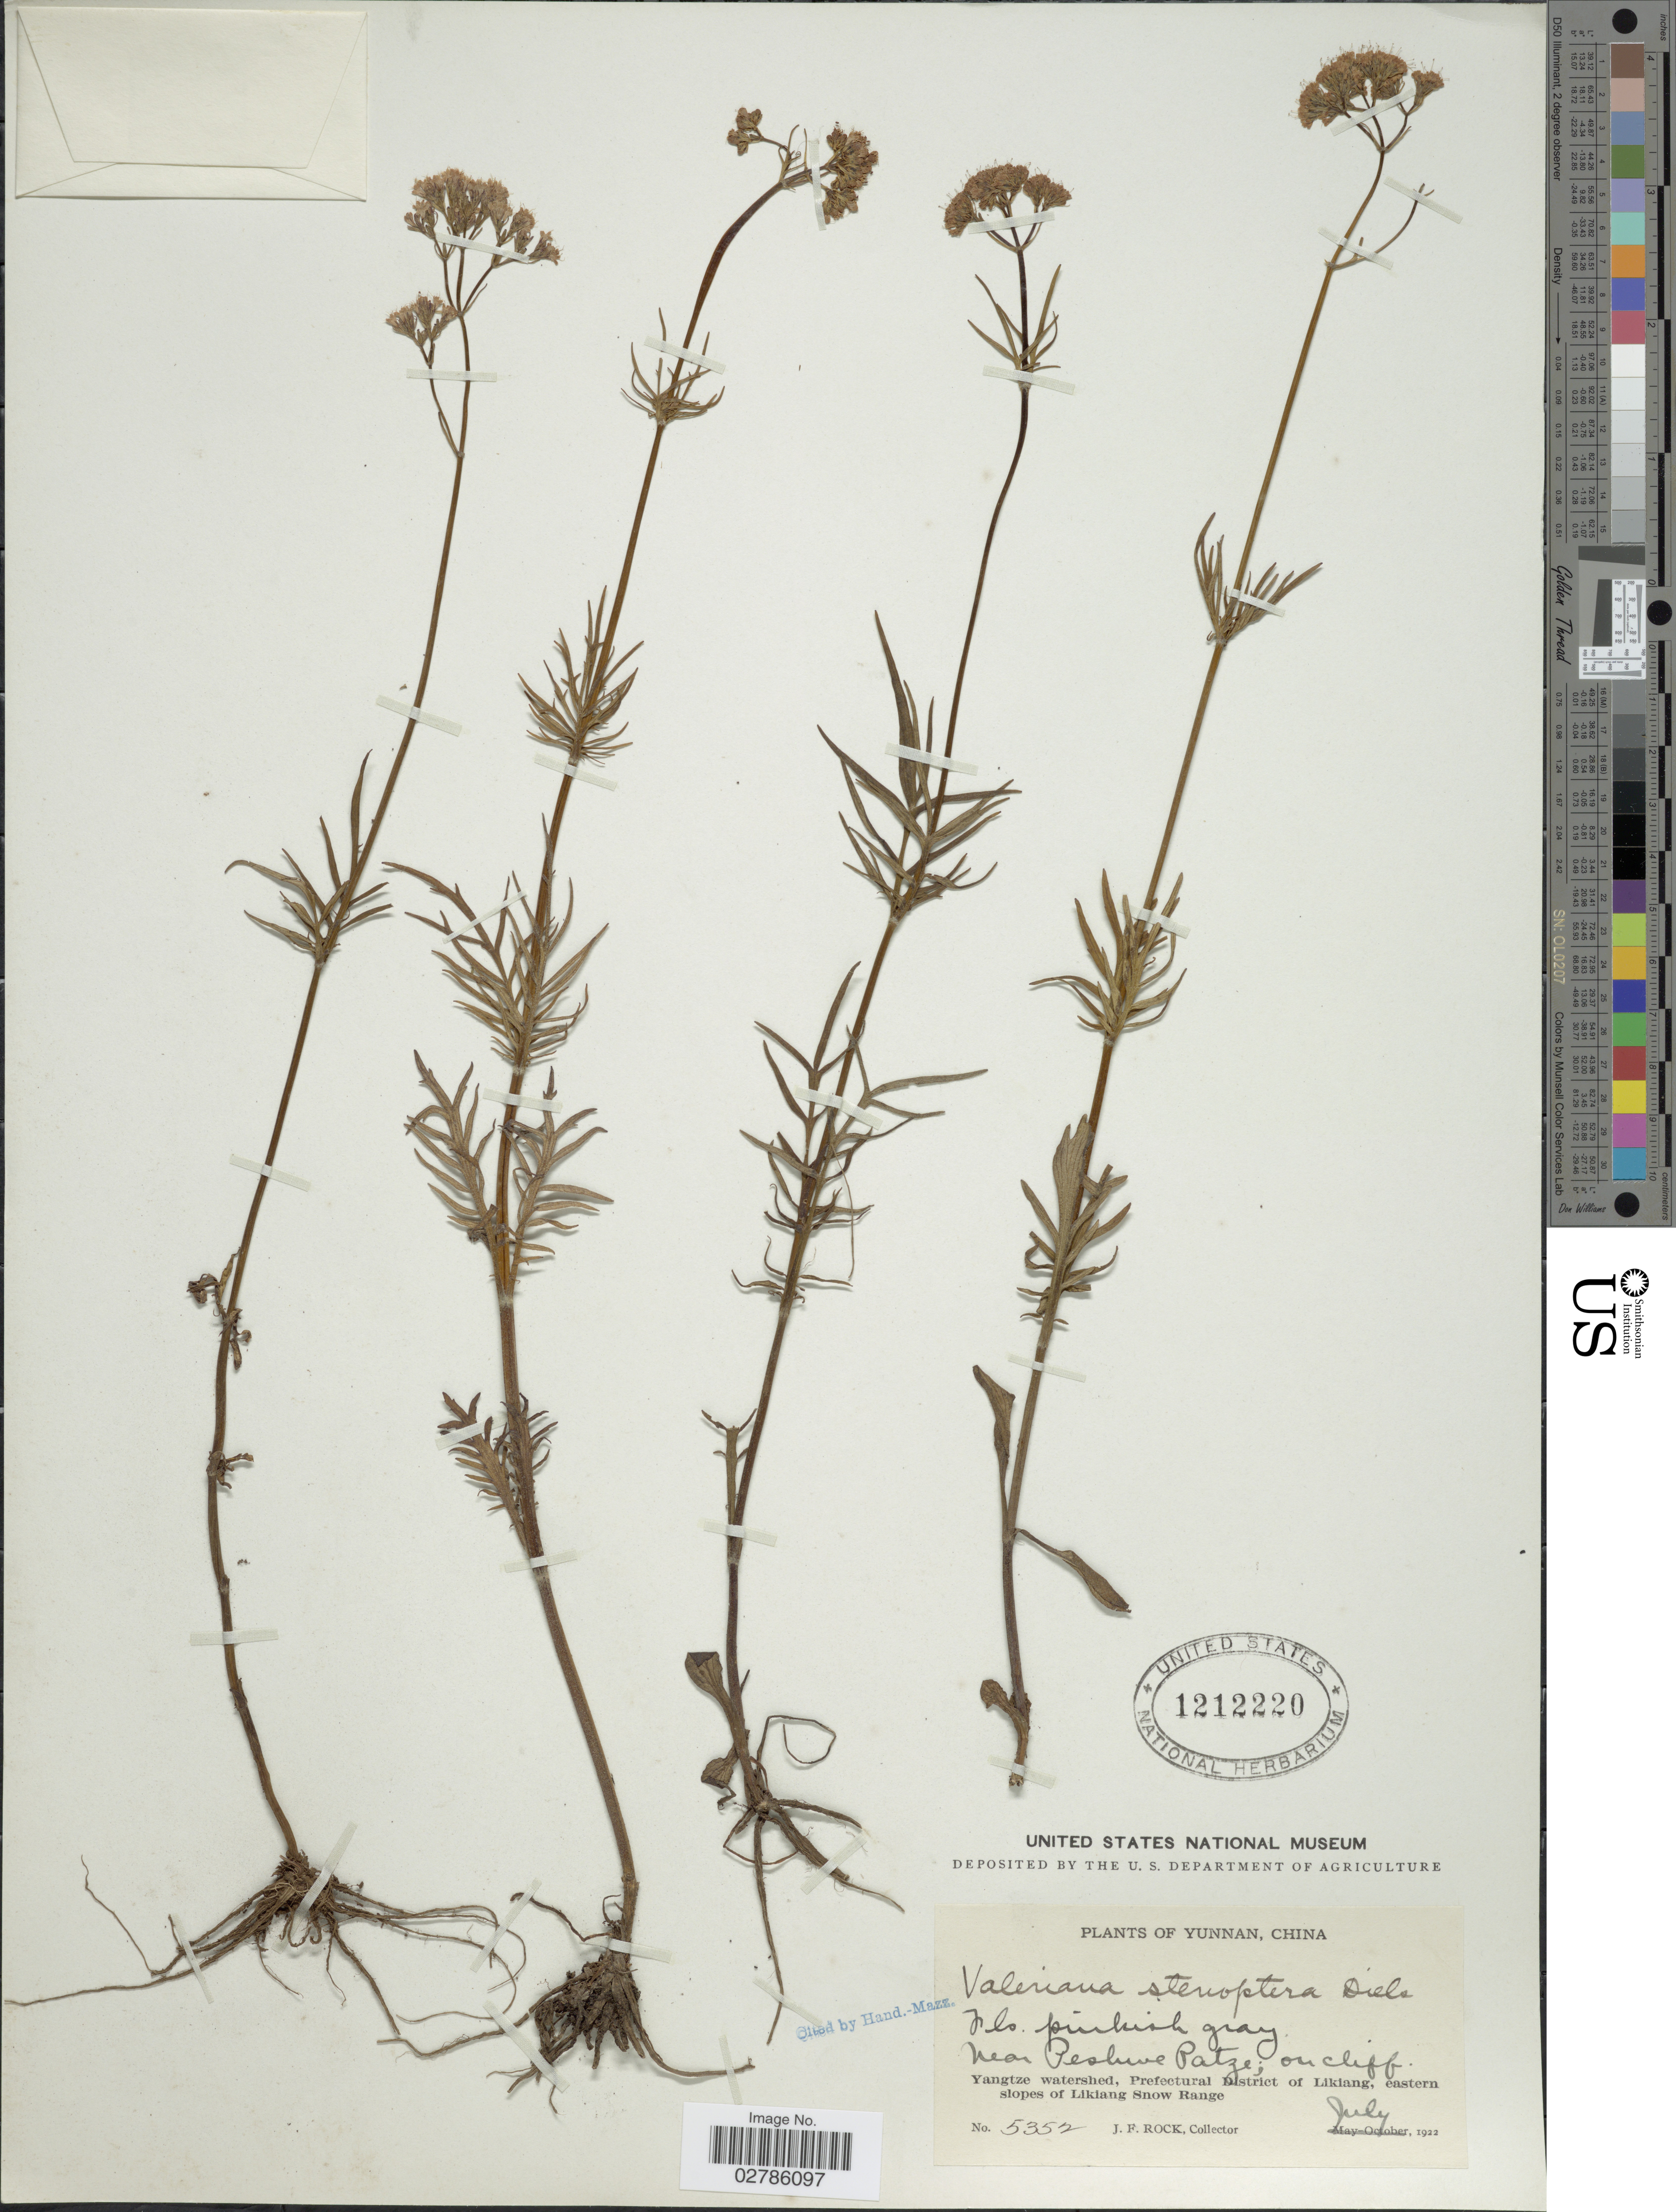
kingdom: Plantae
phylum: Tracheophyta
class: Magnoliopsida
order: Dipsacales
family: Caprifoliaceae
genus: Valeriana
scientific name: Valeriana stenoptera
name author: Diels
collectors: J. Rock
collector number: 5352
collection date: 1922-07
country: China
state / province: Yunnan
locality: Near Peshive Patze. Yangtze watershed, Prefectural District of Likiang, eastern slopes of Likiang Snow Range.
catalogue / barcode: US 1212220